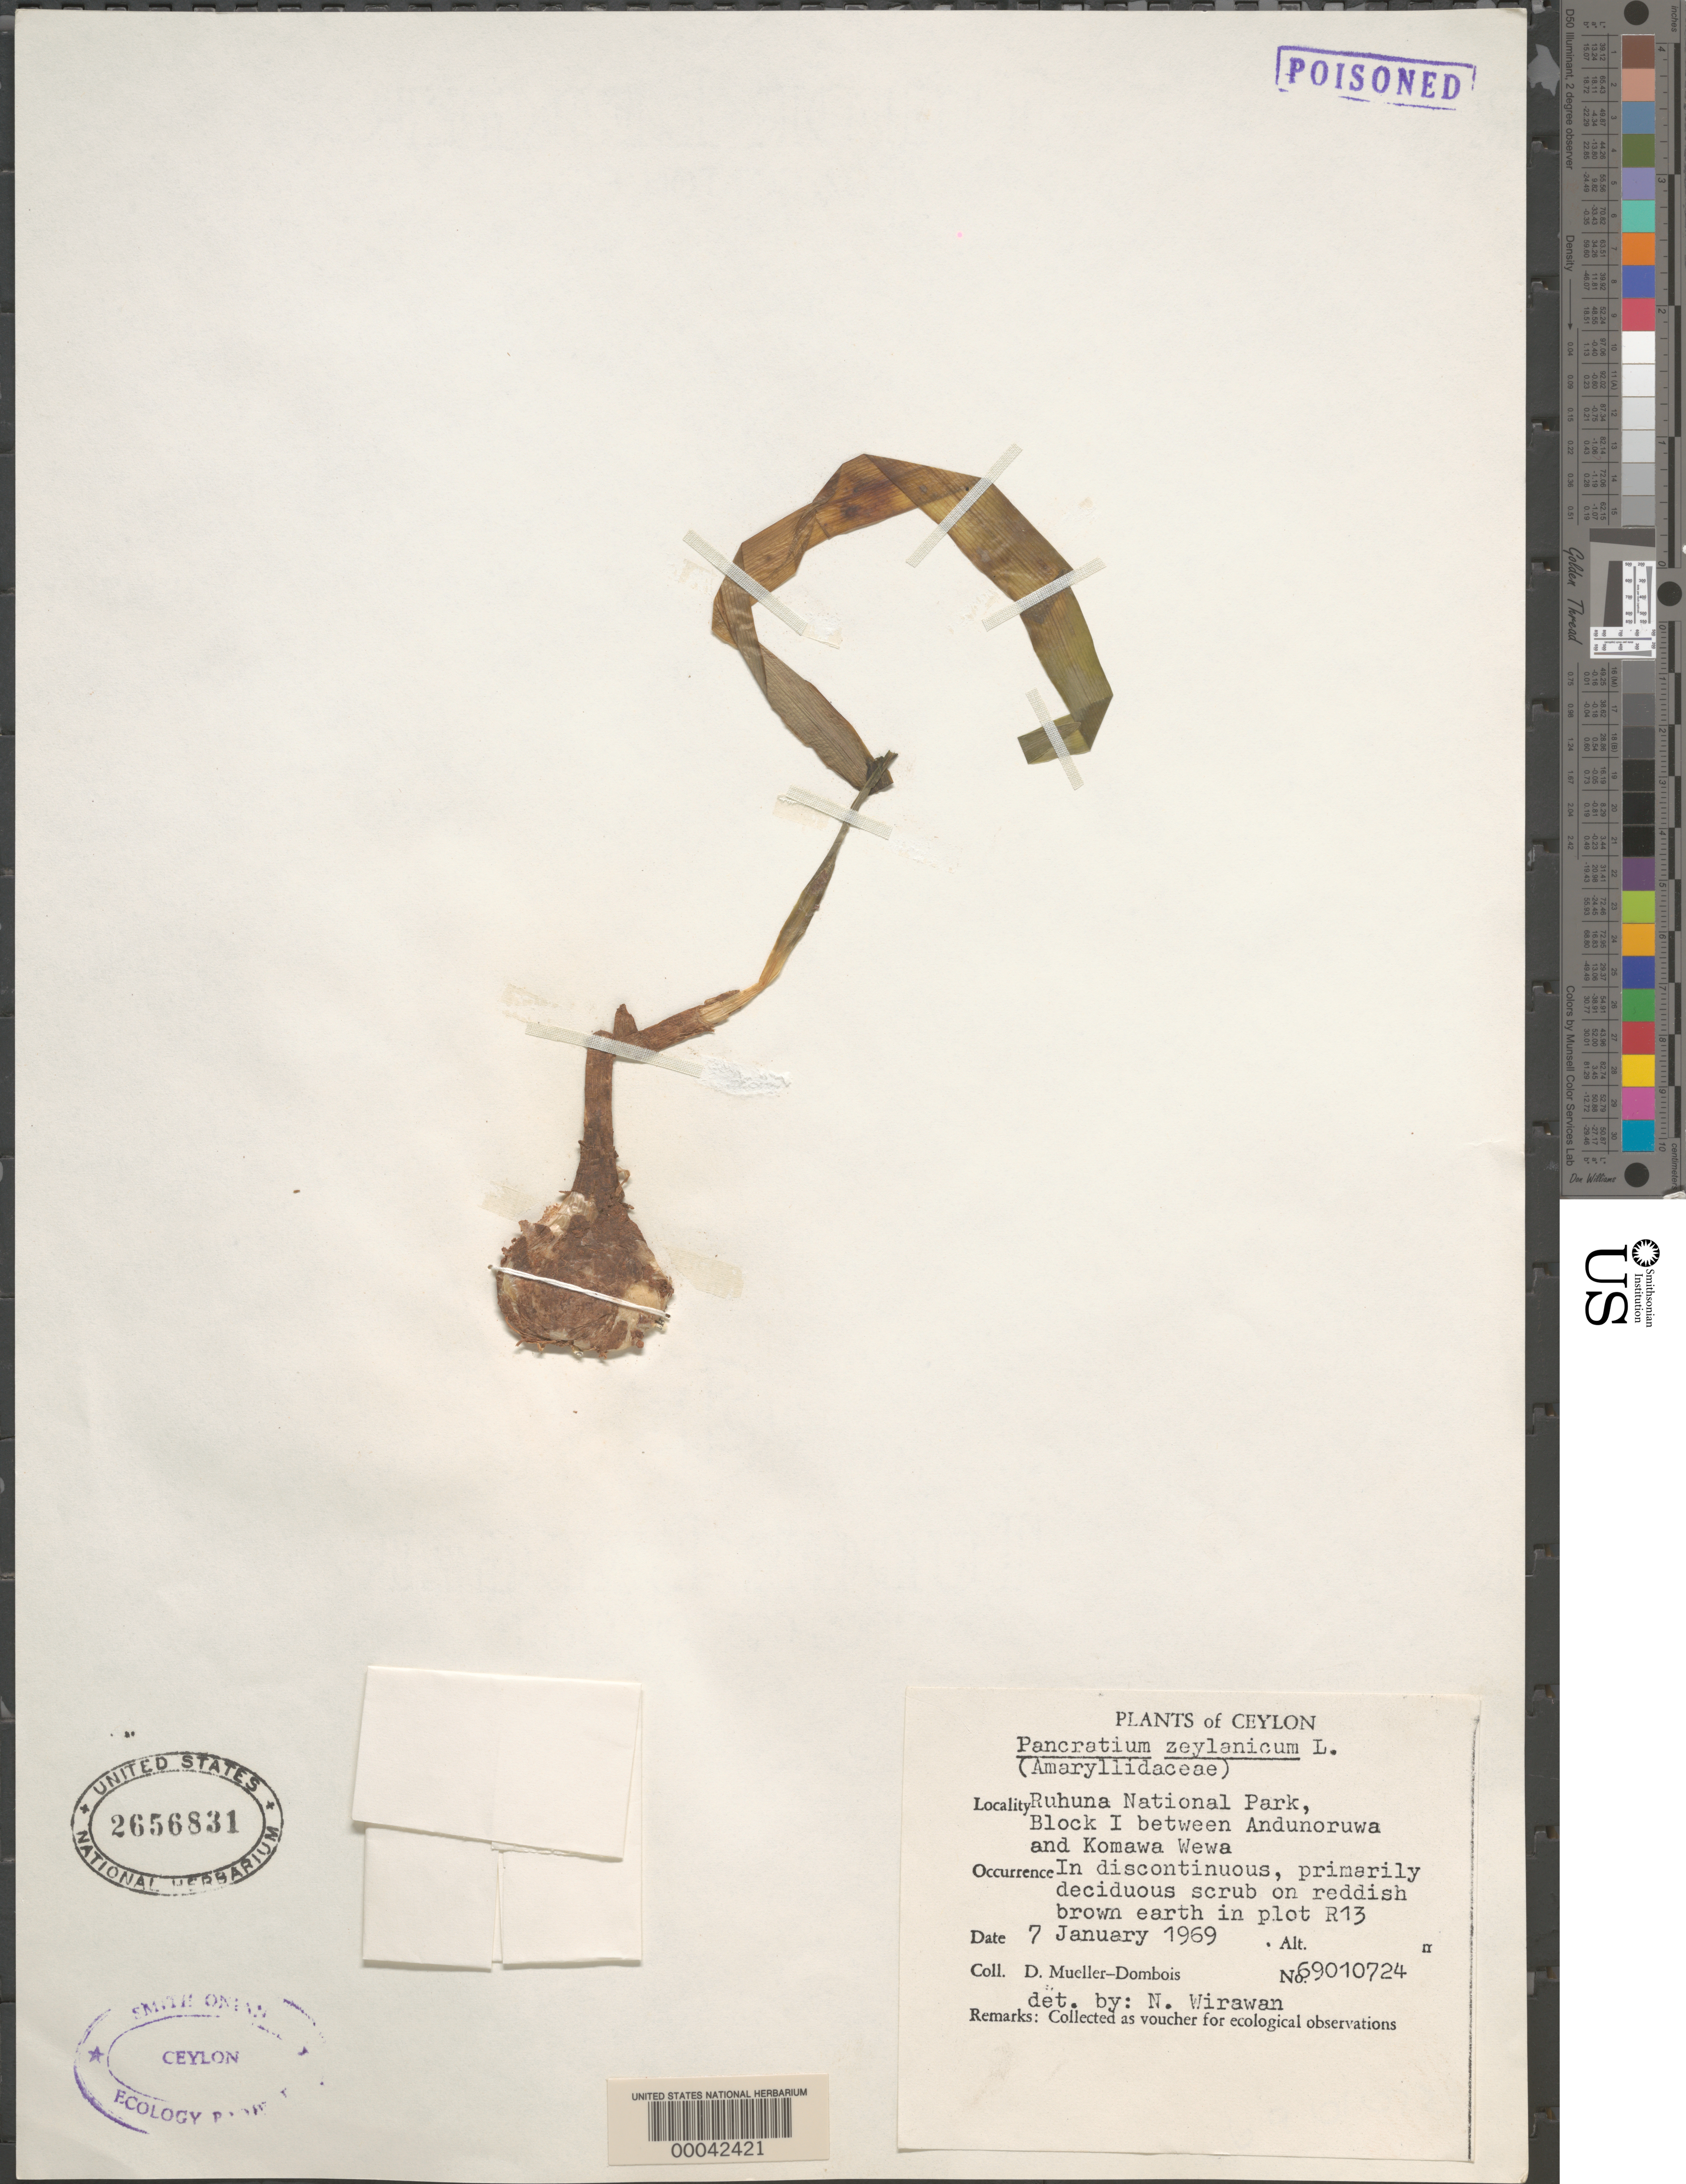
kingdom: Plantae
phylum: Tracheophyta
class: Liliopsida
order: Asparagales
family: Amaryllidaceae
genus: Pancratium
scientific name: Pancratium zeylanicum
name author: L.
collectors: D. Mueller-Dombois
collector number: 69010724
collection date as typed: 07 Jan 1969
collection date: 1969-01-07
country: Sri Lanka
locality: Ruhuna national park, block i between andunoruwa and komawa wewa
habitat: Discontinuous, prim. deciduous scrub on reddish brown earth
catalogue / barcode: US 2656831